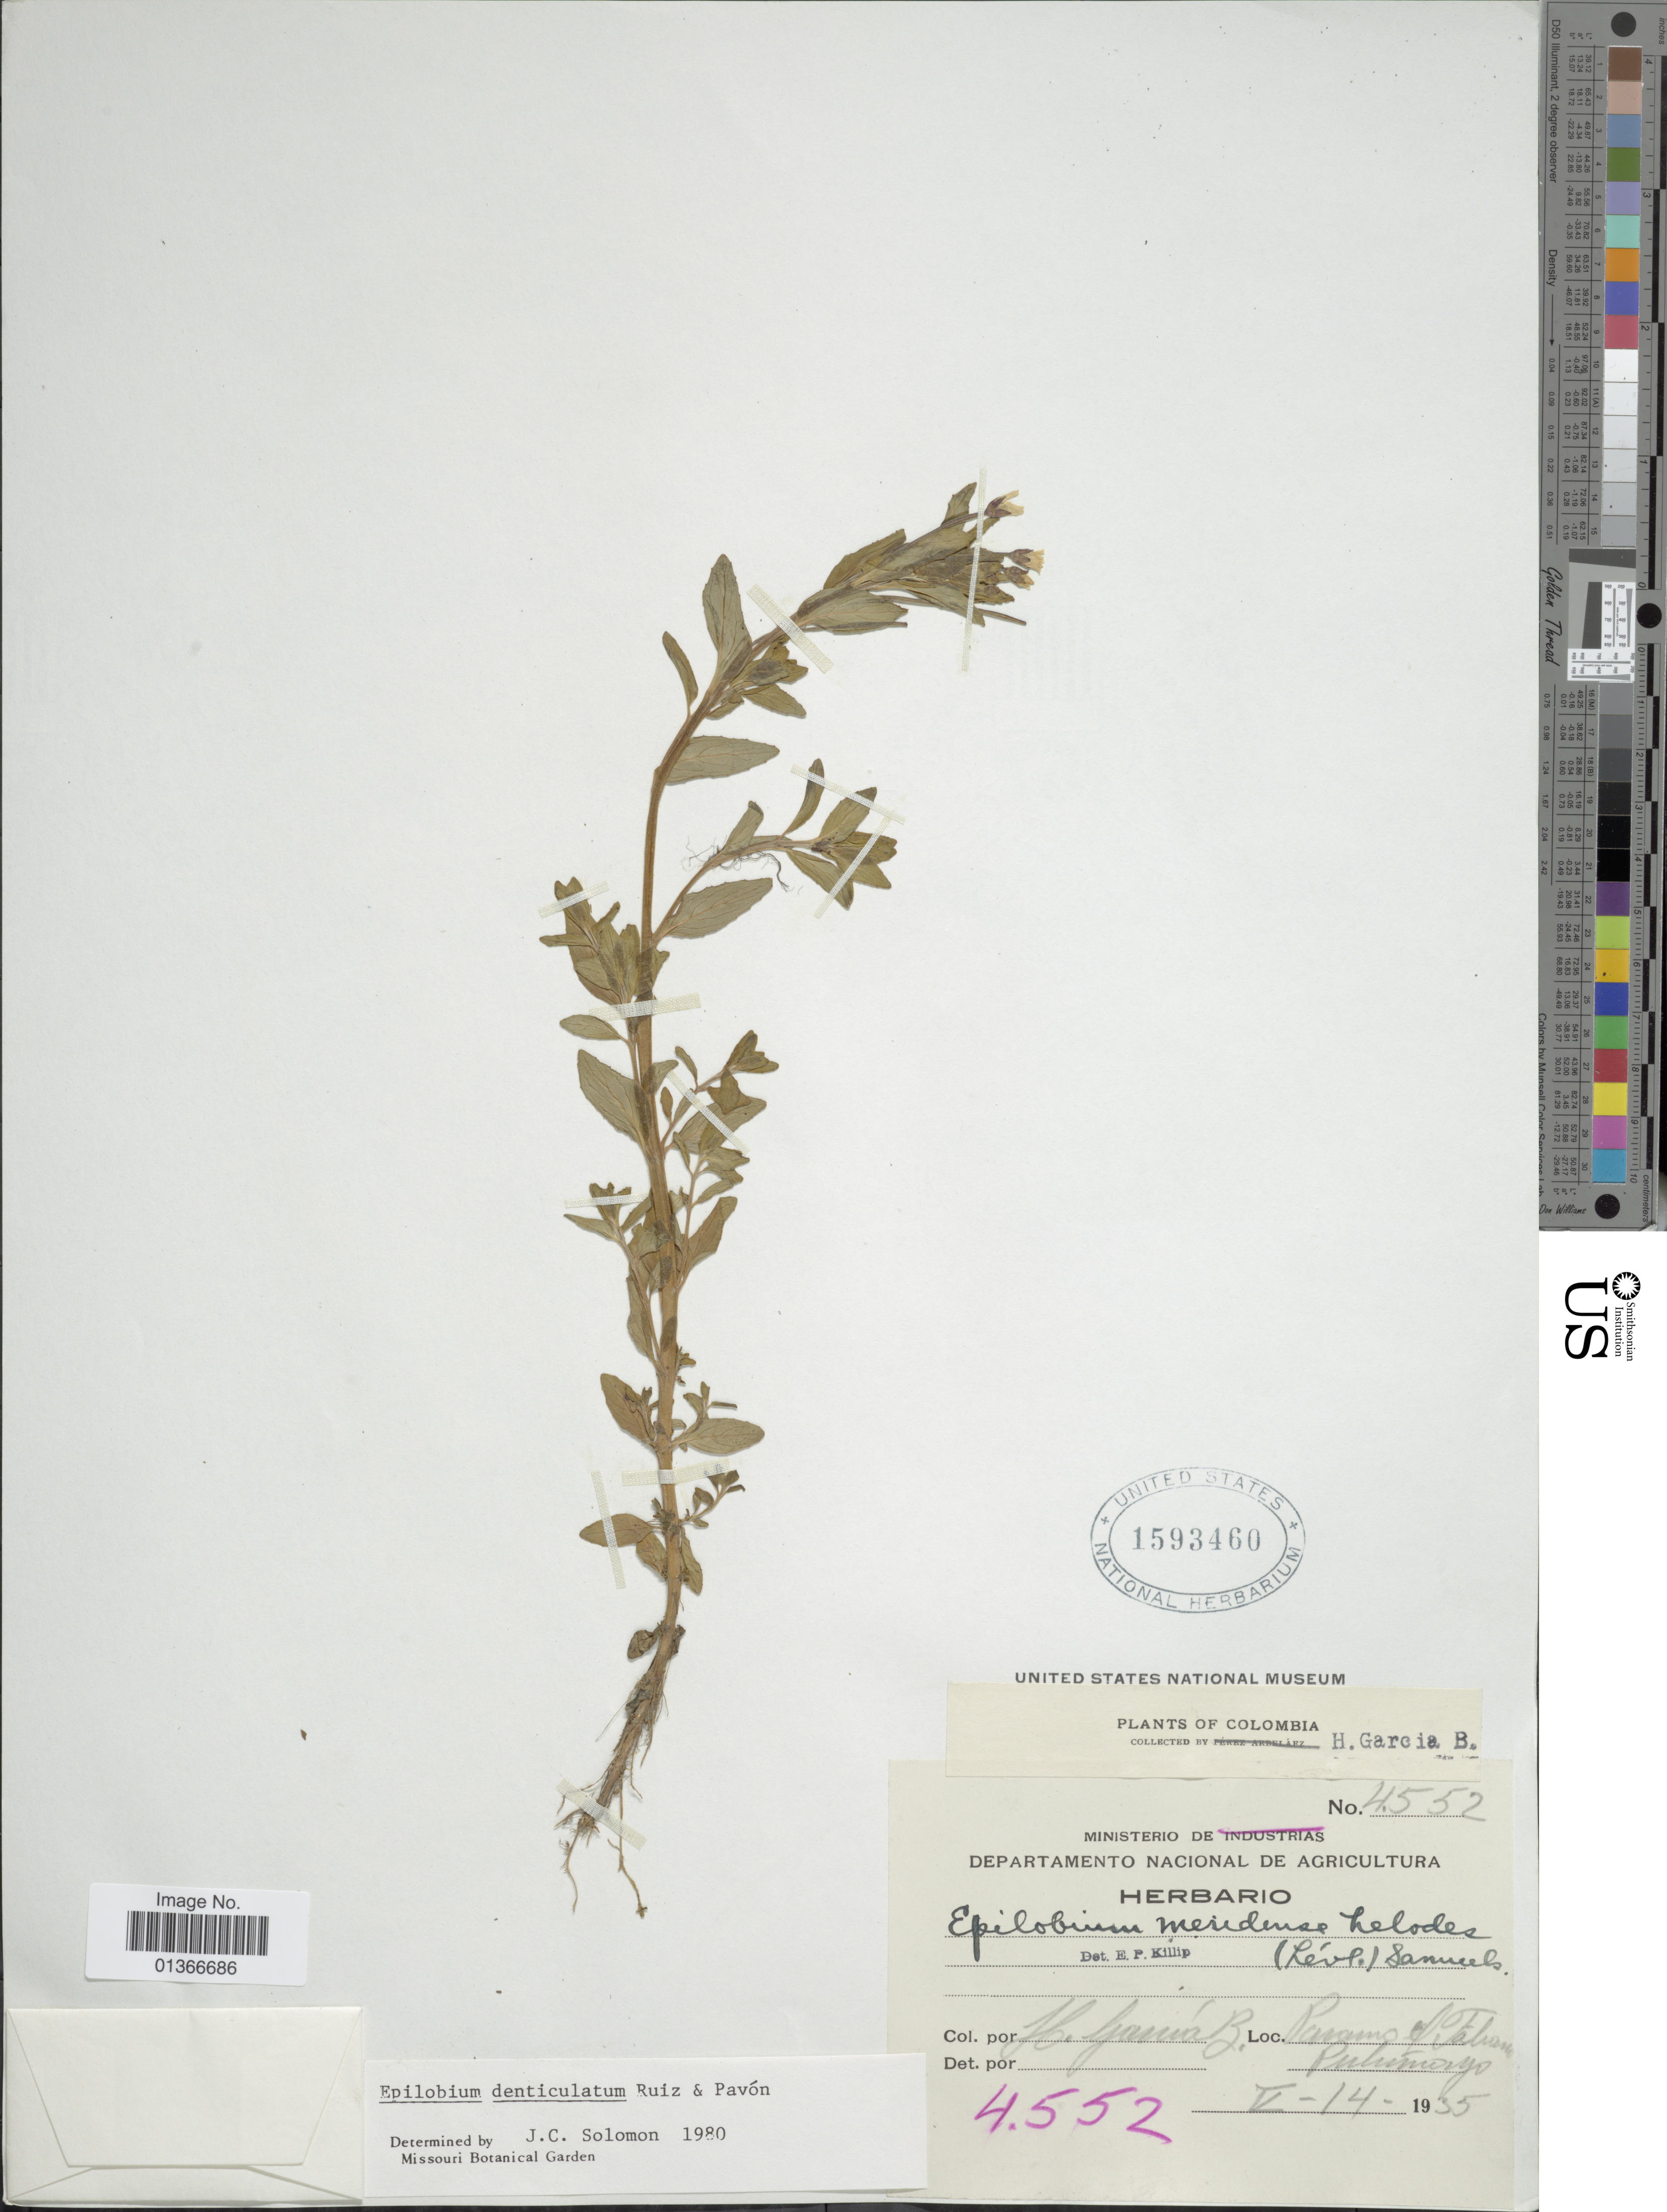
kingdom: Plantae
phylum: Tracheophyta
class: Magnoliopsida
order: Myrtales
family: Onagraceae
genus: Epilobium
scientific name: Epilobium denticulatum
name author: Ruiz & Pav.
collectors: H. García Barriga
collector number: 4552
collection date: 1935-05-14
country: Colombia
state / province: Putumayo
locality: Paramo el Tabano, Putumayo.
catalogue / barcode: US 1593460